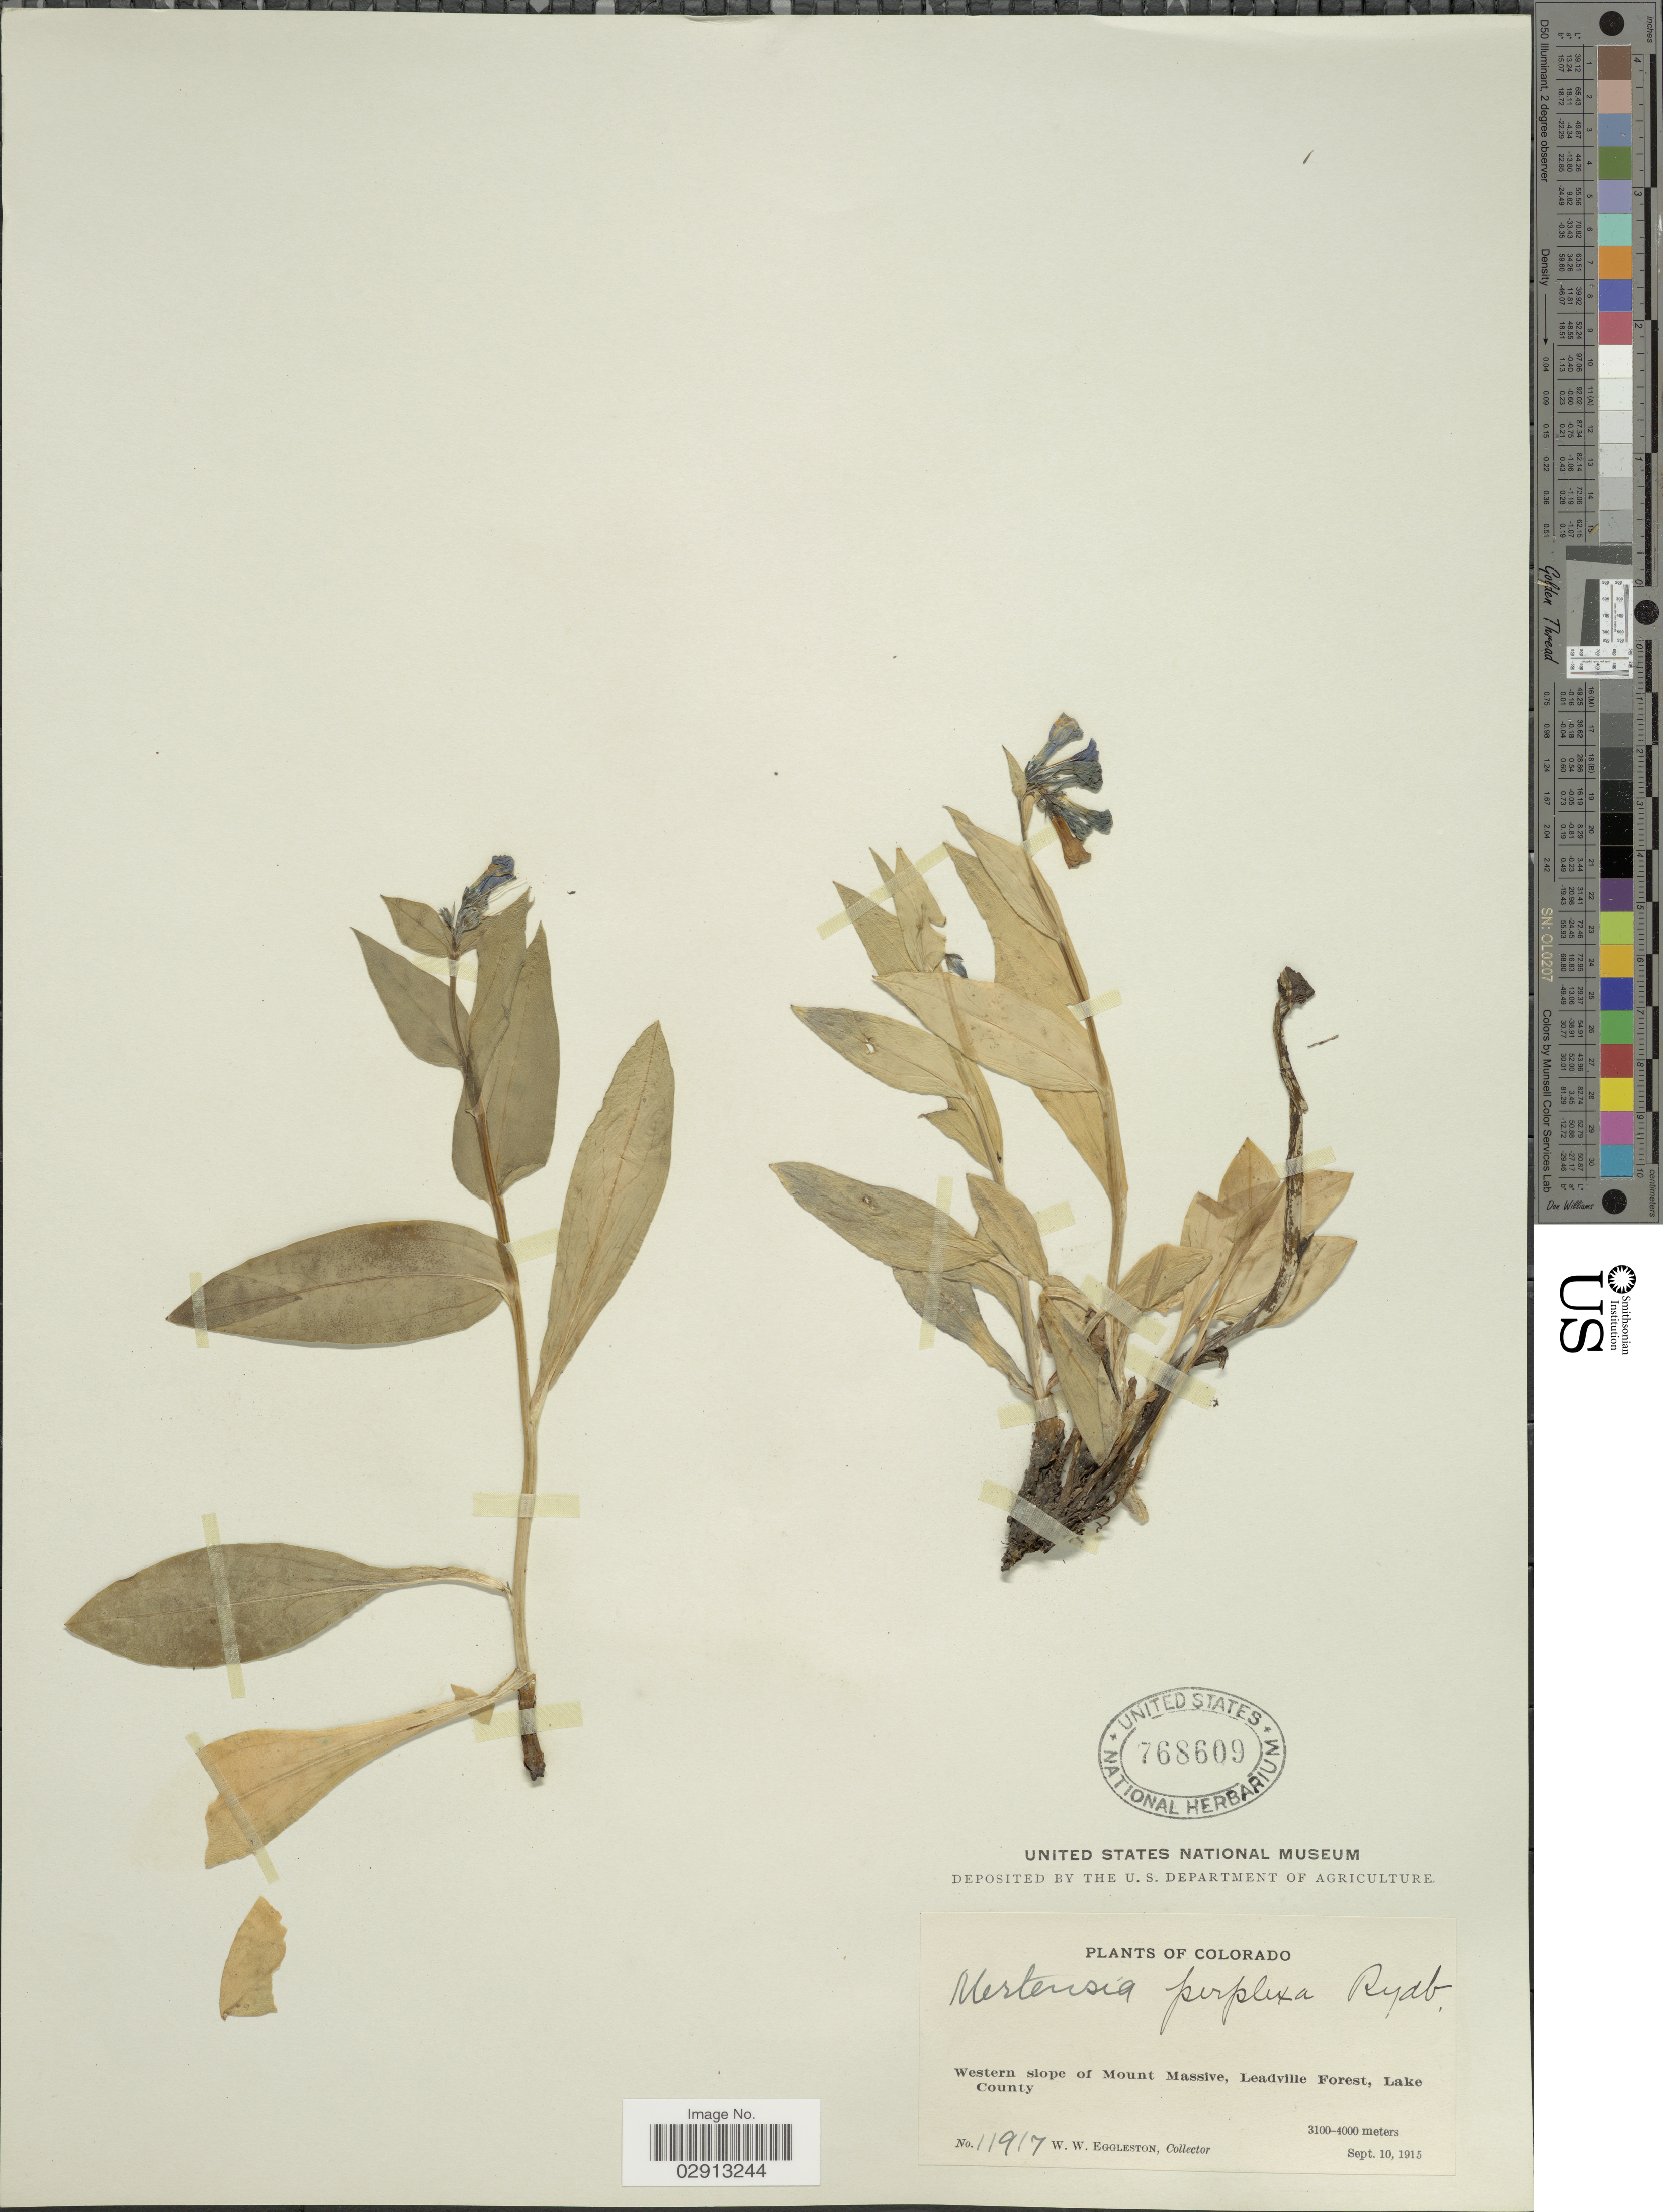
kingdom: Plantae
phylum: Tracheophyta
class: Magnoliopsida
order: Boraginales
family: Boraginaceae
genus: Mertensia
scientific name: Mertensia viridis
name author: (A. Nelson) A. Nelson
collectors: W. W. Eggleston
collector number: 11917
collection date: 1915-09-10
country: United States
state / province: Colorado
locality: Western slope of Mount Massive, Leadville forest, Lake County.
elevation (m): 3100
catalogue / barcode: US 768609